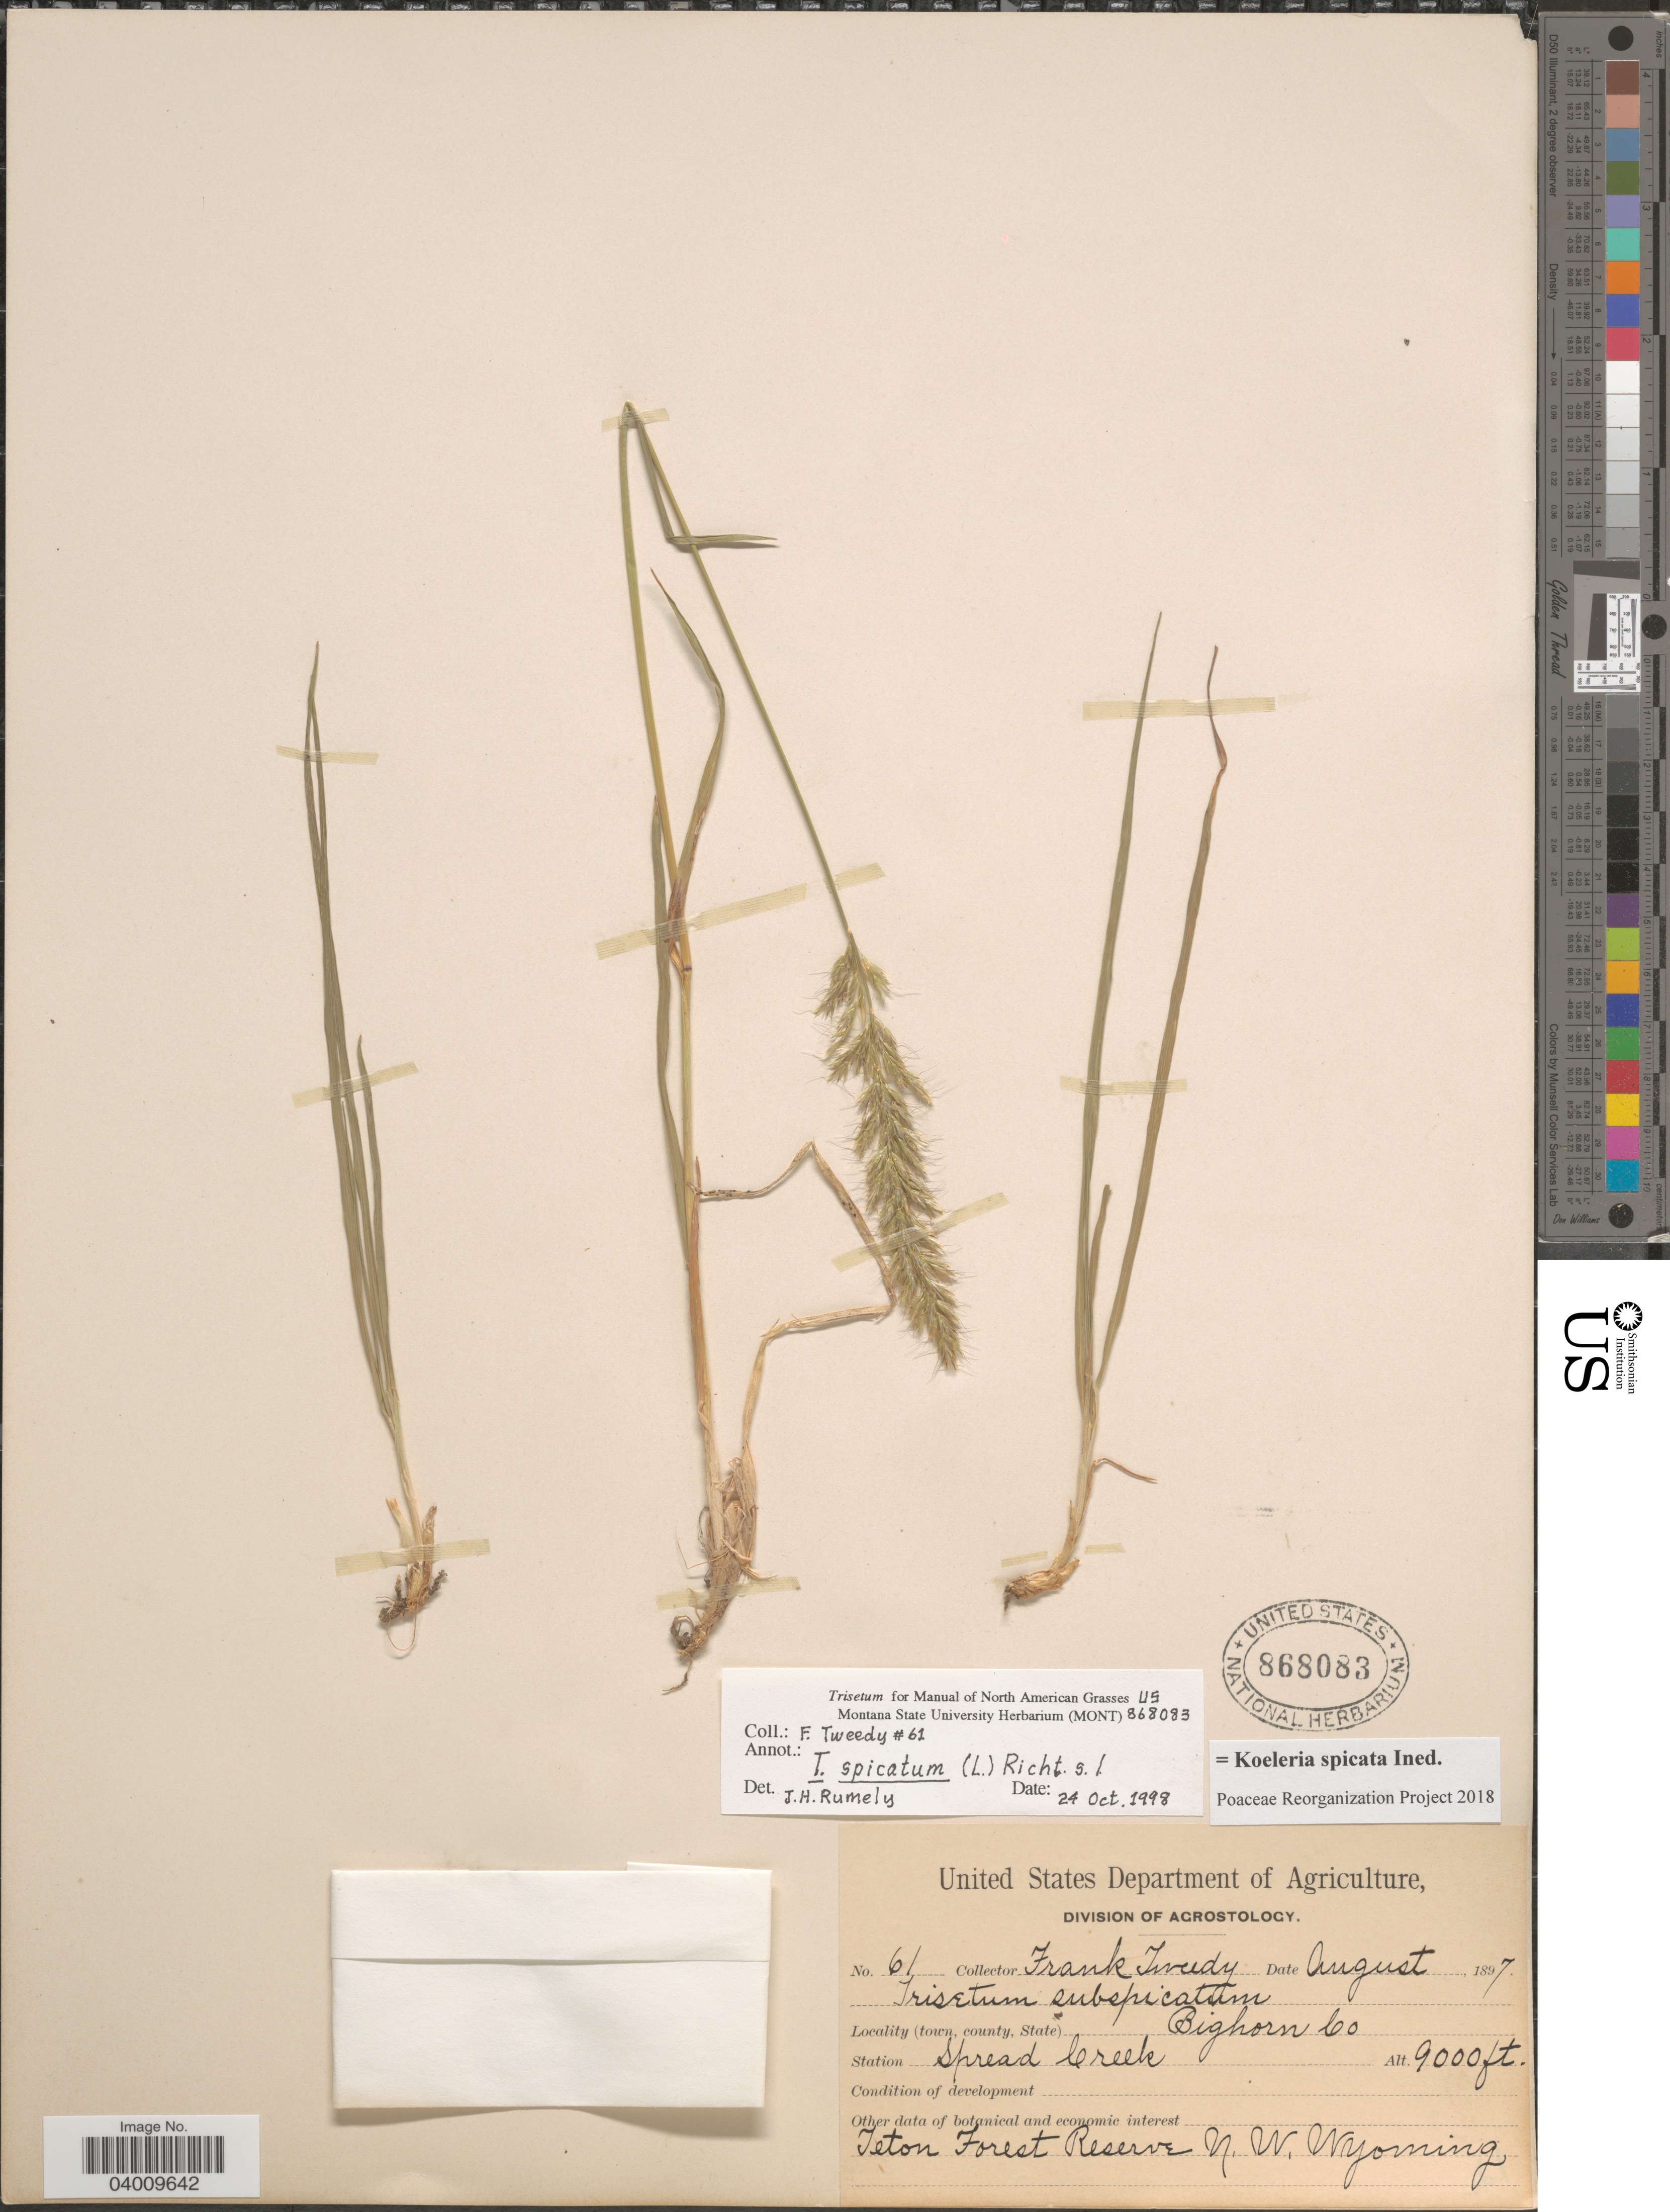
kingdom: Plantae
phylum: Tracheophyta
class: Liliopsida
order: Poales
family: Poaceae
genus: Koeleria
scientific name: Koeleria spicata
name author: (L.) Barberá et al.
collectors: F. Tweedy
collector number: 61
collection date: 1897-08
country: United States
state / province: Wyoming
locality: Bighorn County. Station Spread Creek. Teton Forest Reserve. N.W. Wyoming.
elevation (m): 2743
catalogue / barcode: US 868083